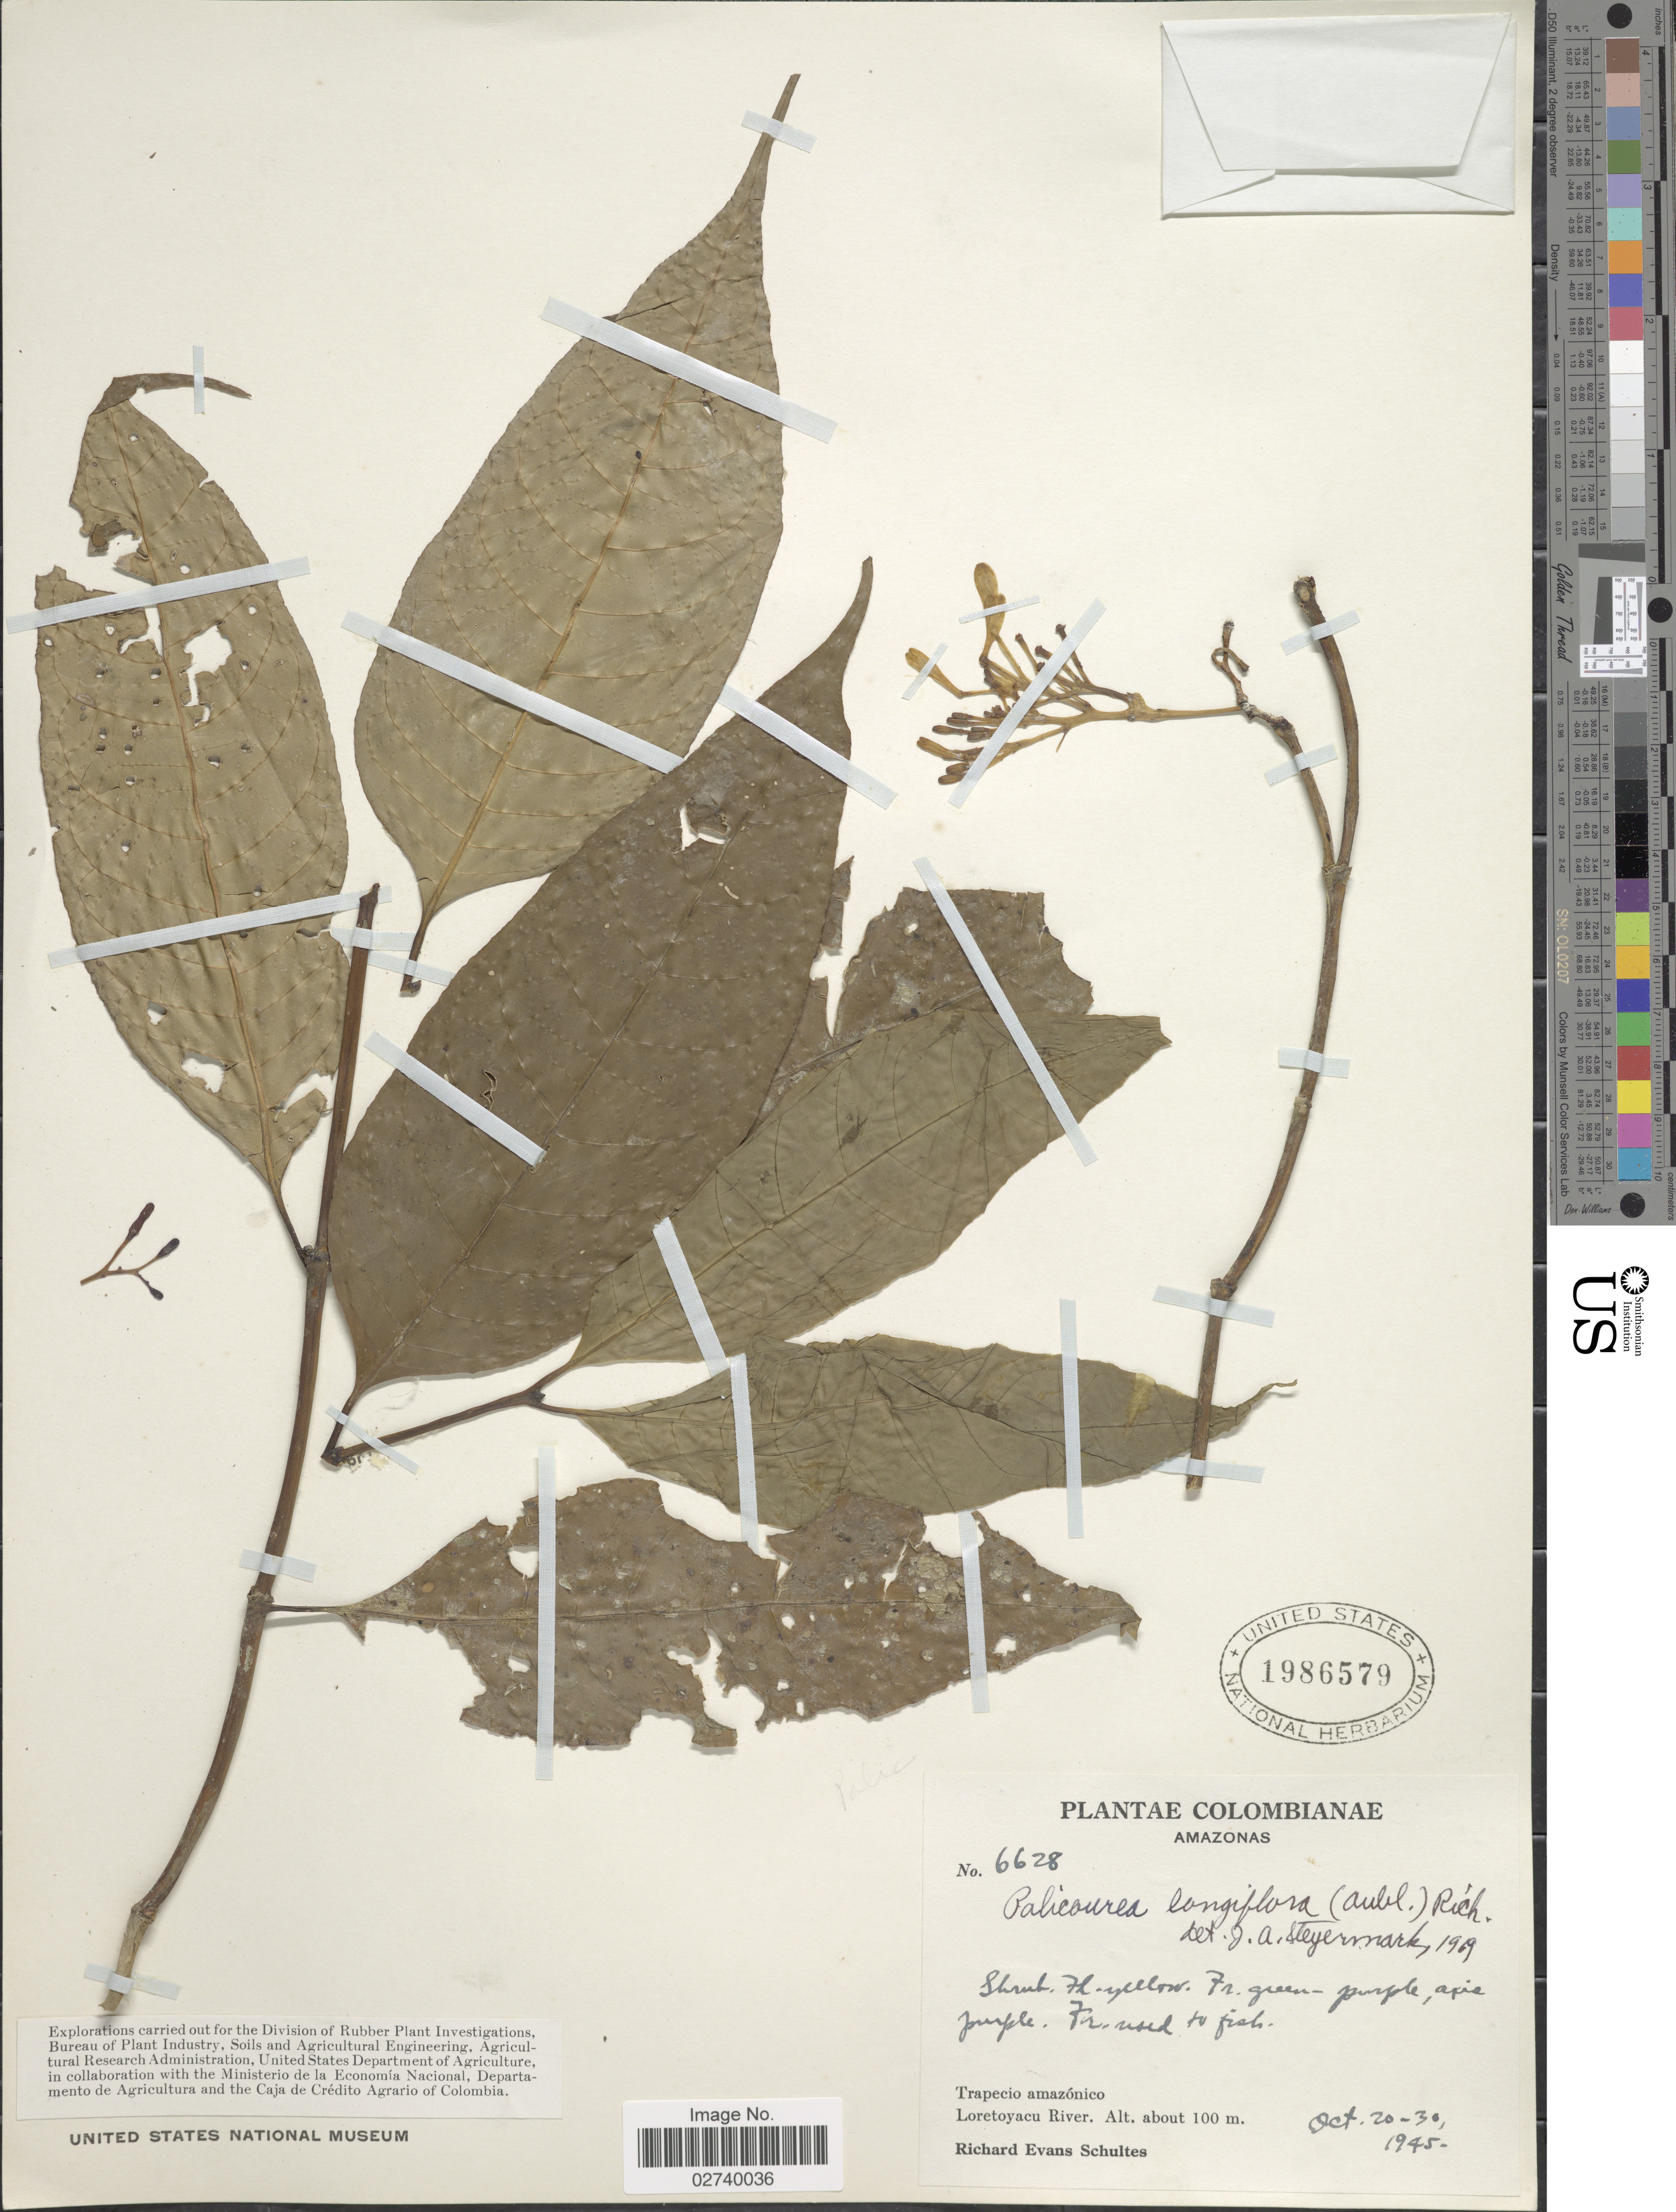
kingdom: Plantae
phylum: Tracheophyta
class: Magnoliopsida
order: Gentianales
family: Rubiaceae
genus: Palicourea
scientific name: Palicourea longiflora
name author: (Aubl.) A. Rich.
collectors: R. E. Schultes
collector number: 6628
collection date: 1945-10-20/1945-10-30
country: Colombia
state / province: Amazônas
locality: Trapecio amazónico. Loretoyacu River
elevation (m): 100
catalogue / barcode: US 1986579